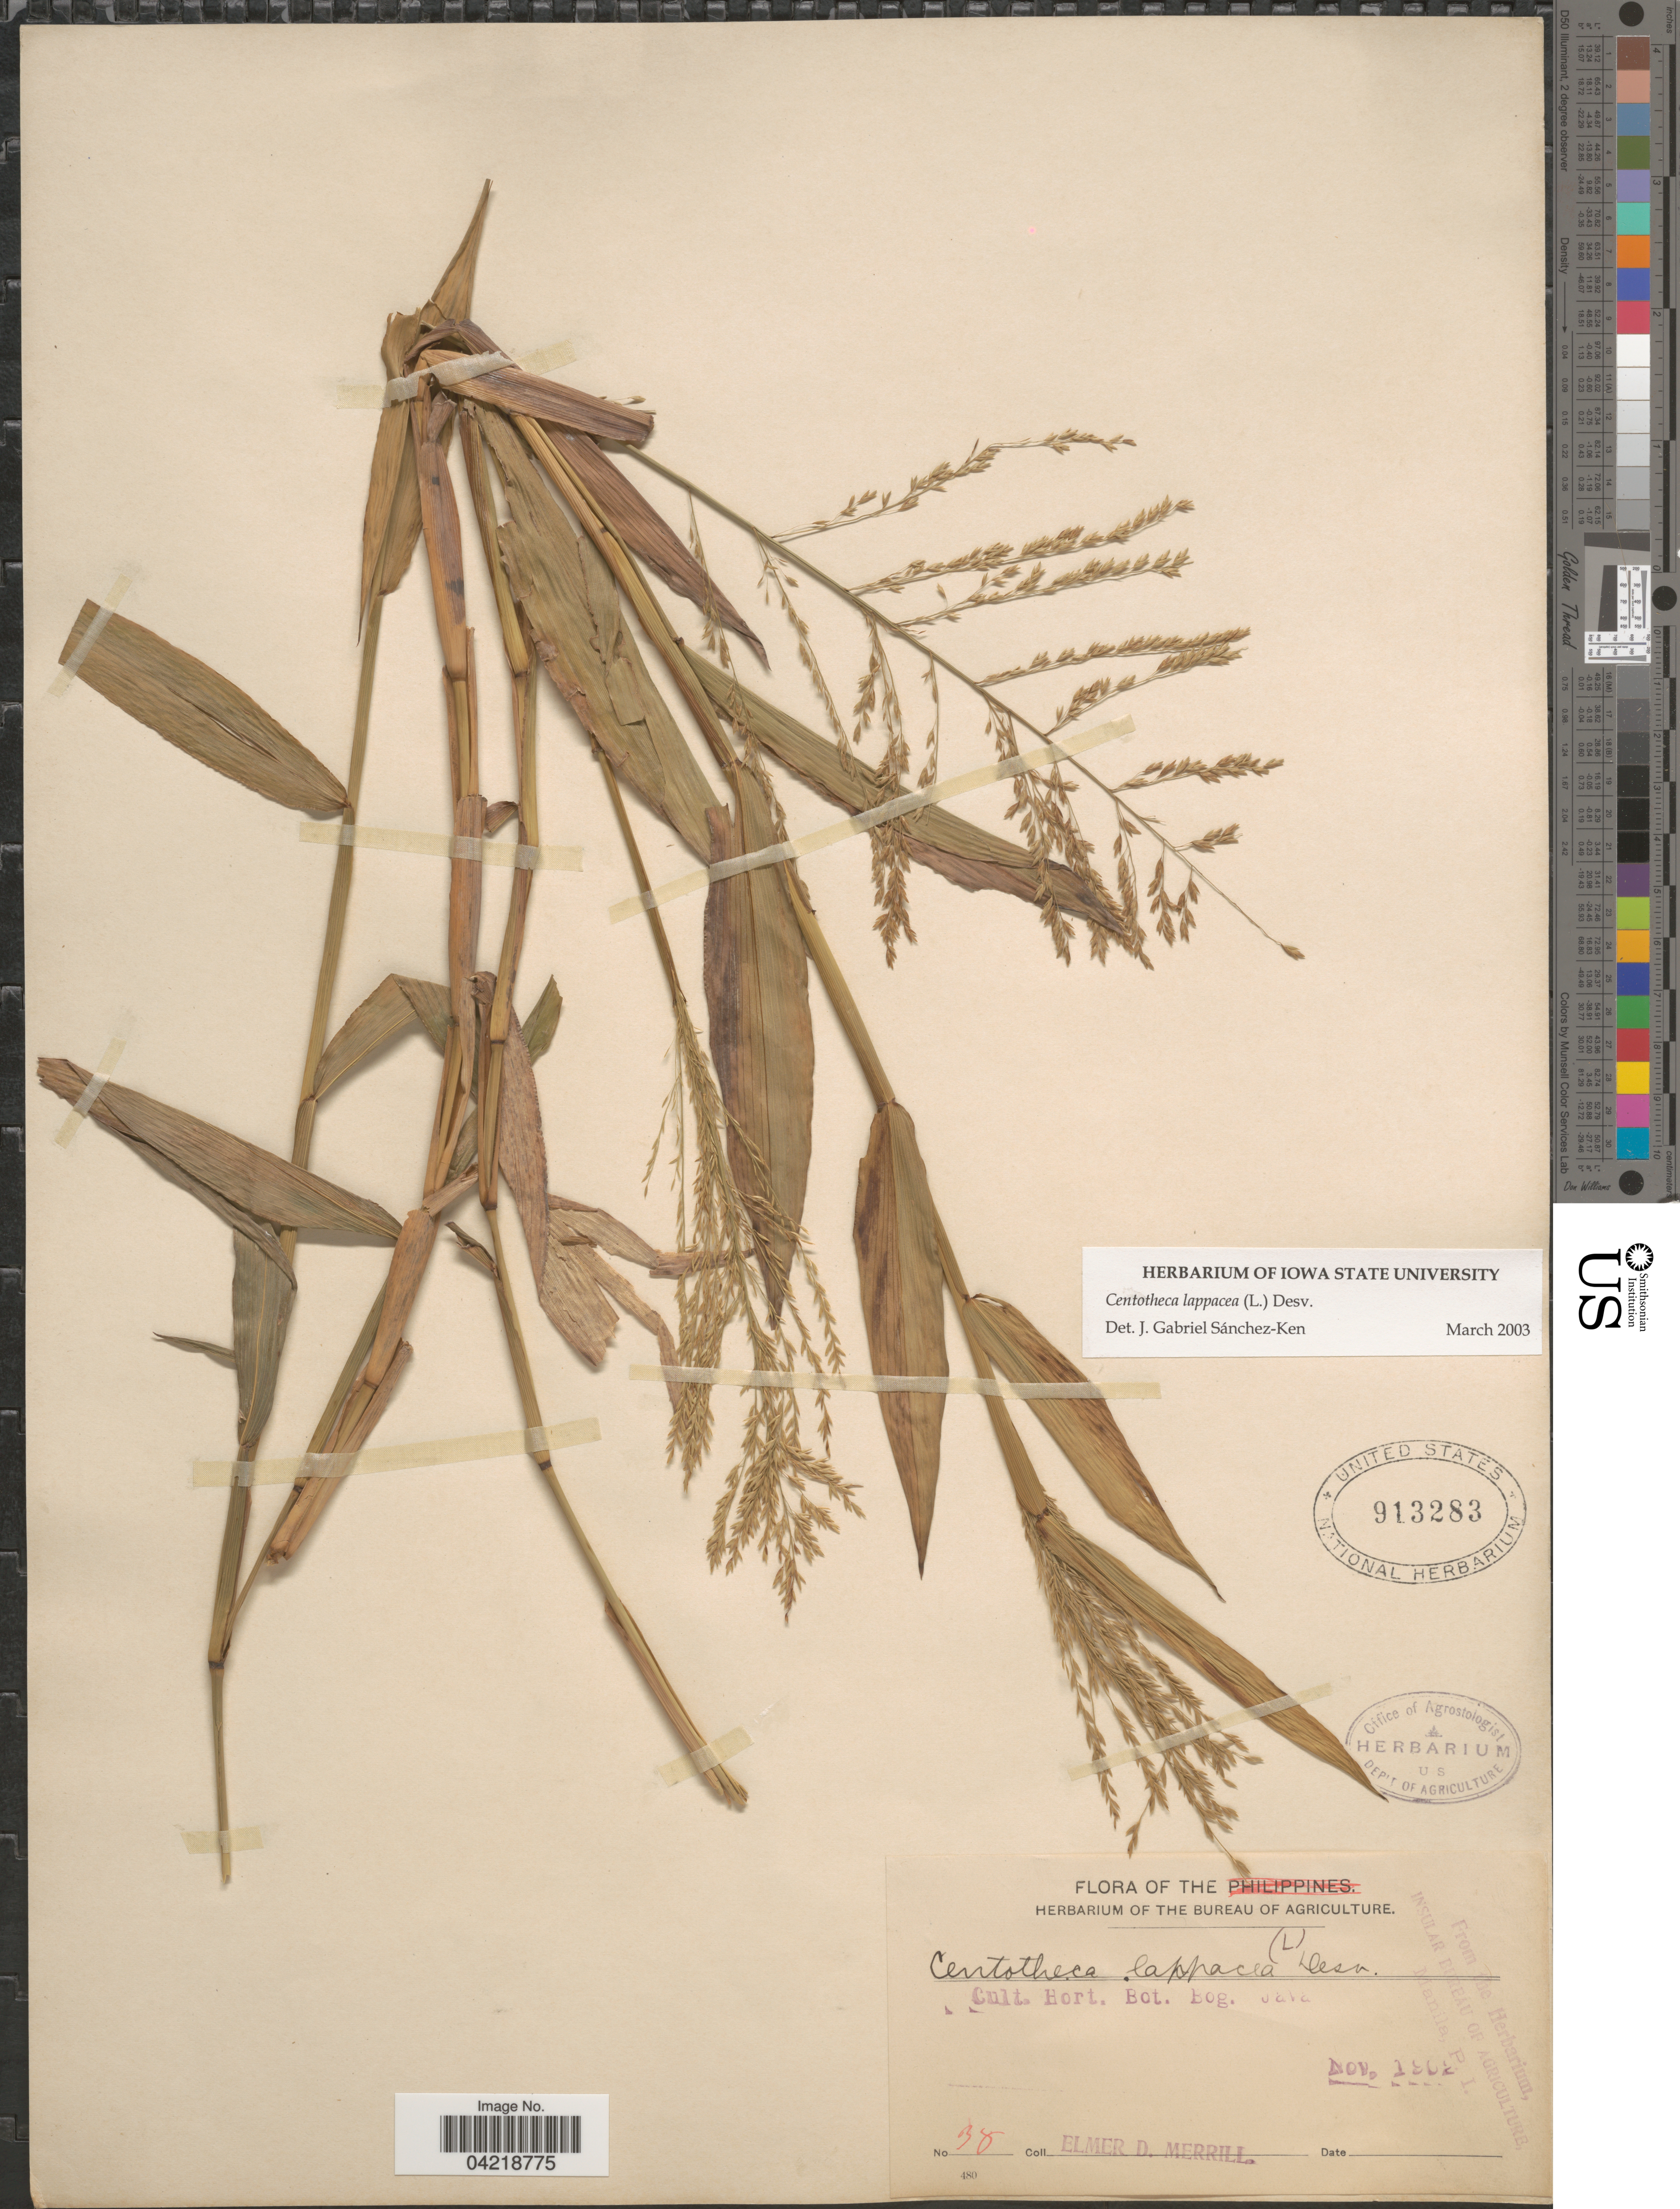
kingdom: Plantae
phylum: Tracheophyta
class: Liliopsida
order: Poales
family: Poaceae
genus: Centotheca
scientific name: Centotheca lappacea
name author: (L.) Desv.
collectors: E. D. Merrill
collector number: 38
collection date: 1901-11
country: Indonesia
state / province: Java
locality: Cult. Hort. Bot. Bog.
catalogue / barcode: US 913283